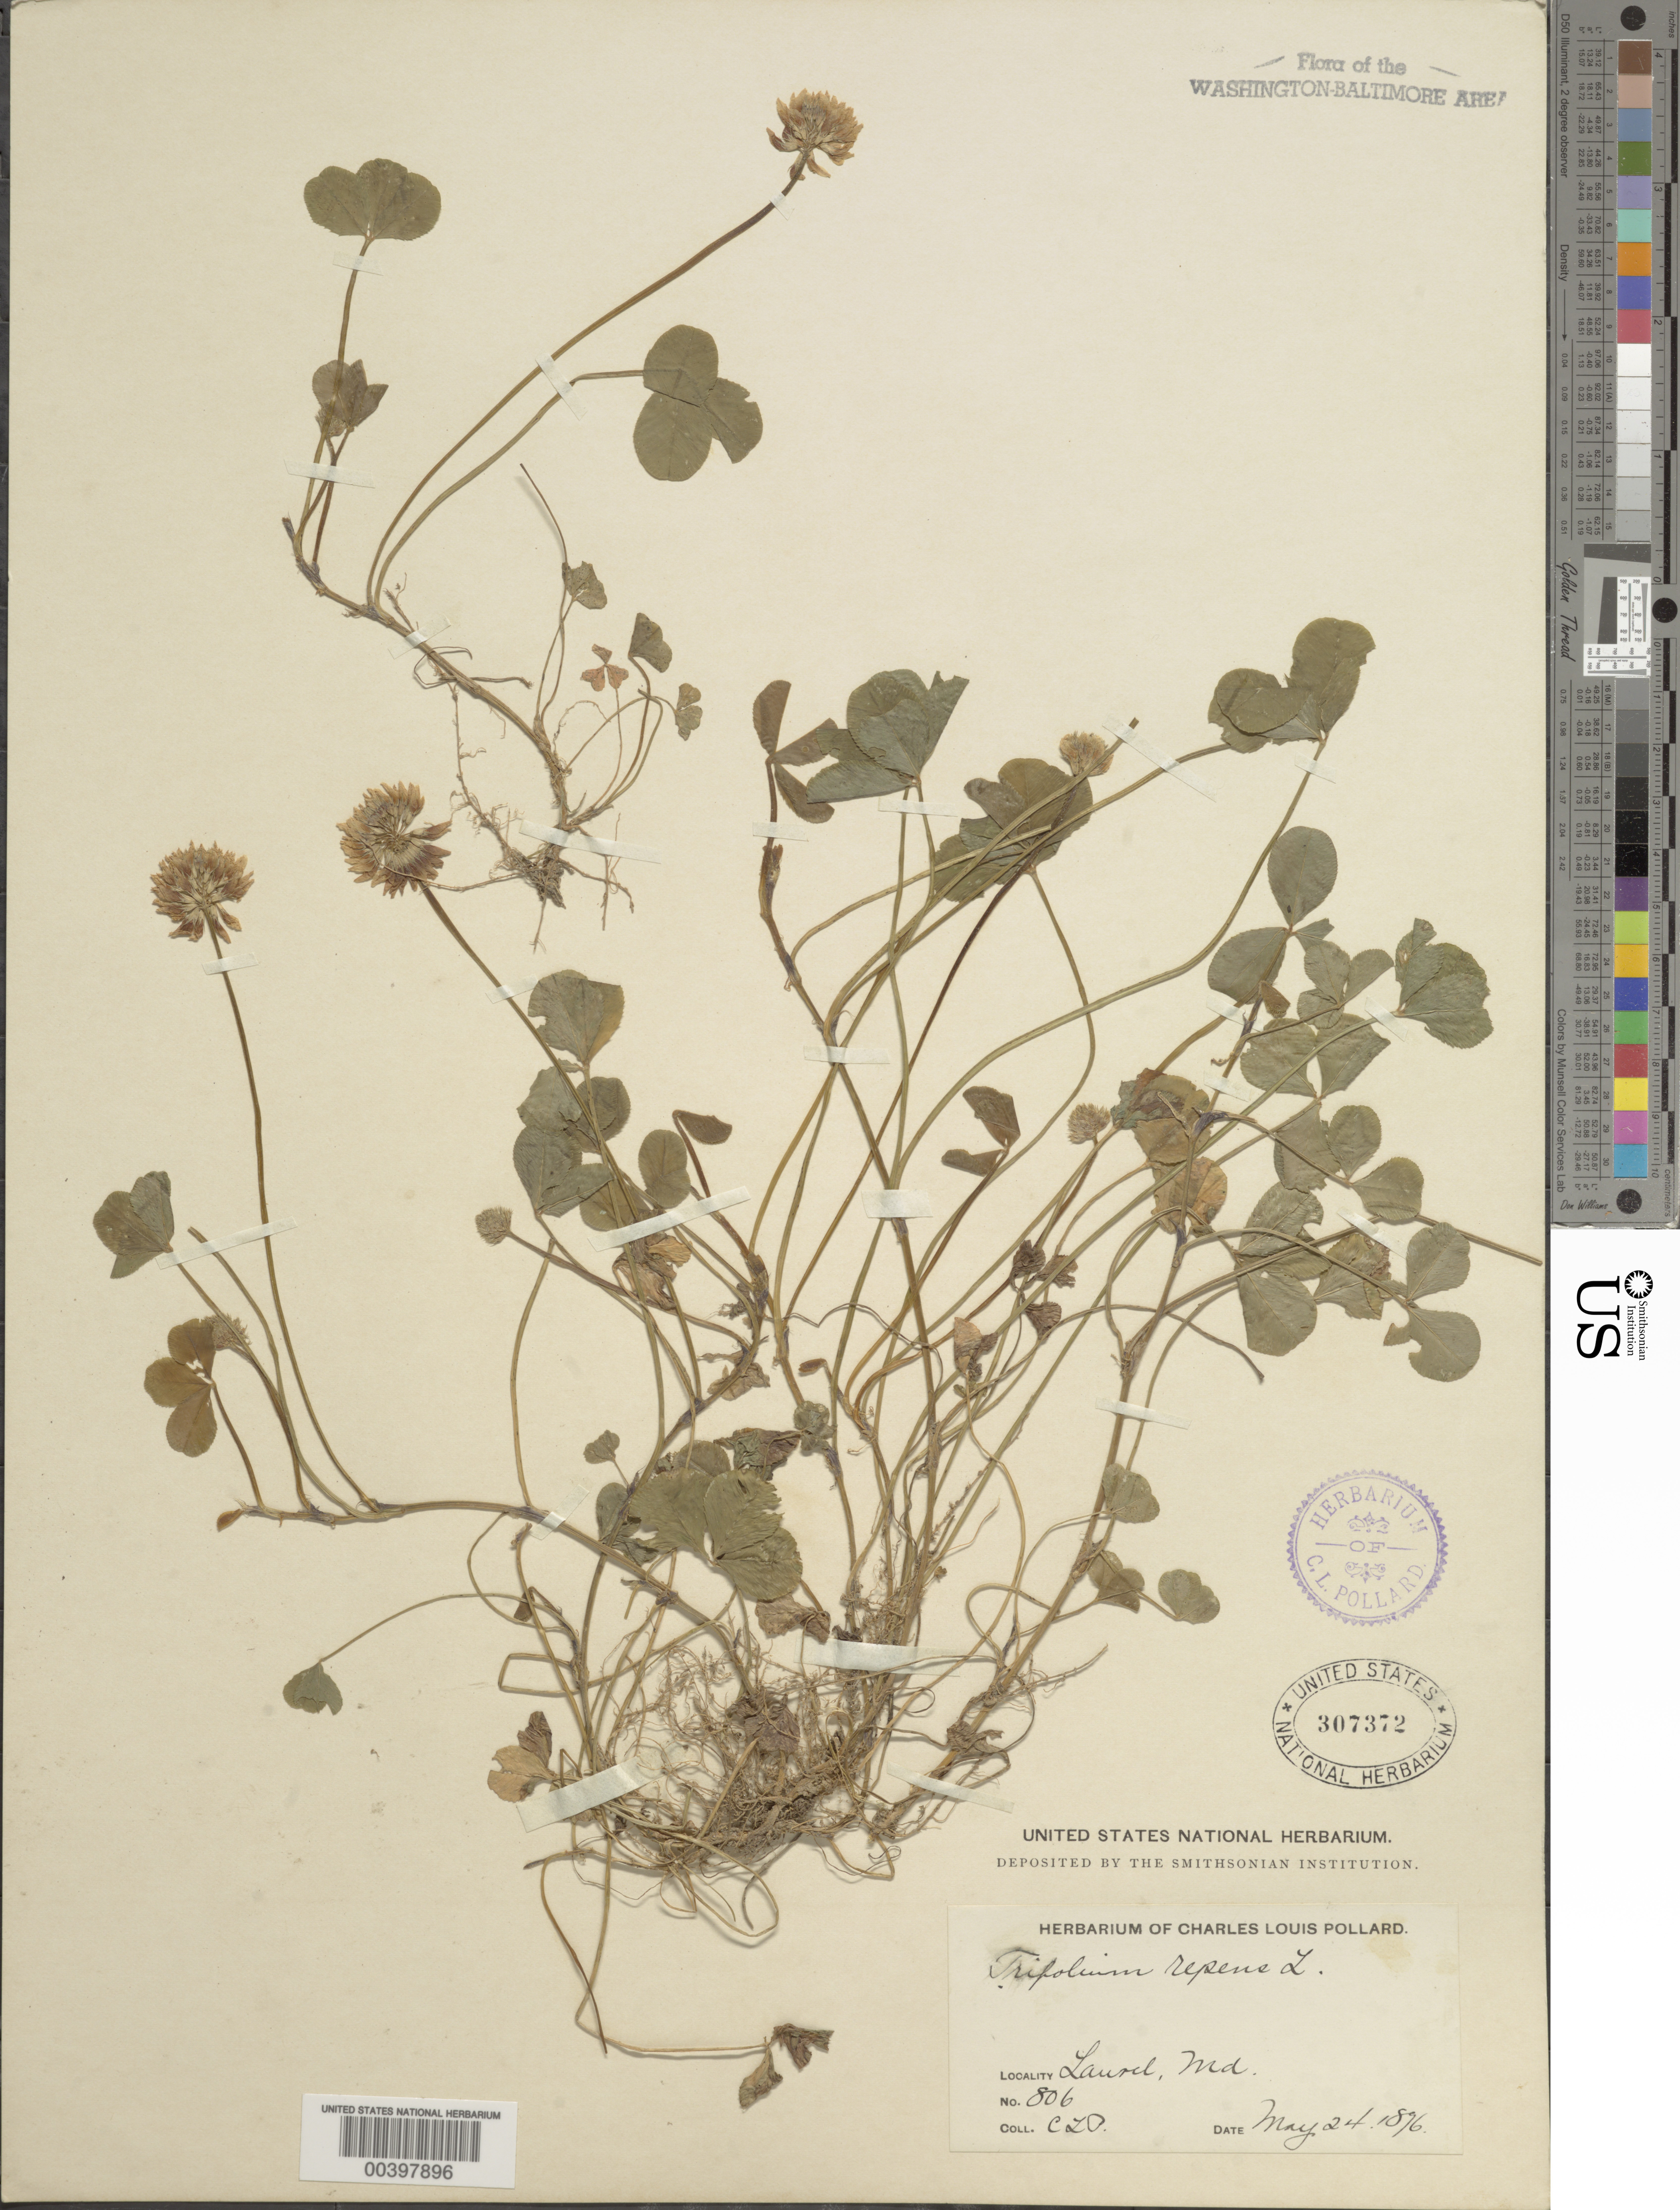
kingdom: Plantae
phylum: Tracheophyta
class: Magnoliopsida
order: Fabales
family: Fabaceae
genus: Trifolium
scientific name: Trifolium repens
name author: L.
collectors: C. L. Pollard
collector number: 806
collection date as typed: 24 May 1896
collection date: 1896-05-24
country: United States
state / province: Maryland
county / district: Prince George's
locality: Laurel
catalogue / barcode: US 307372